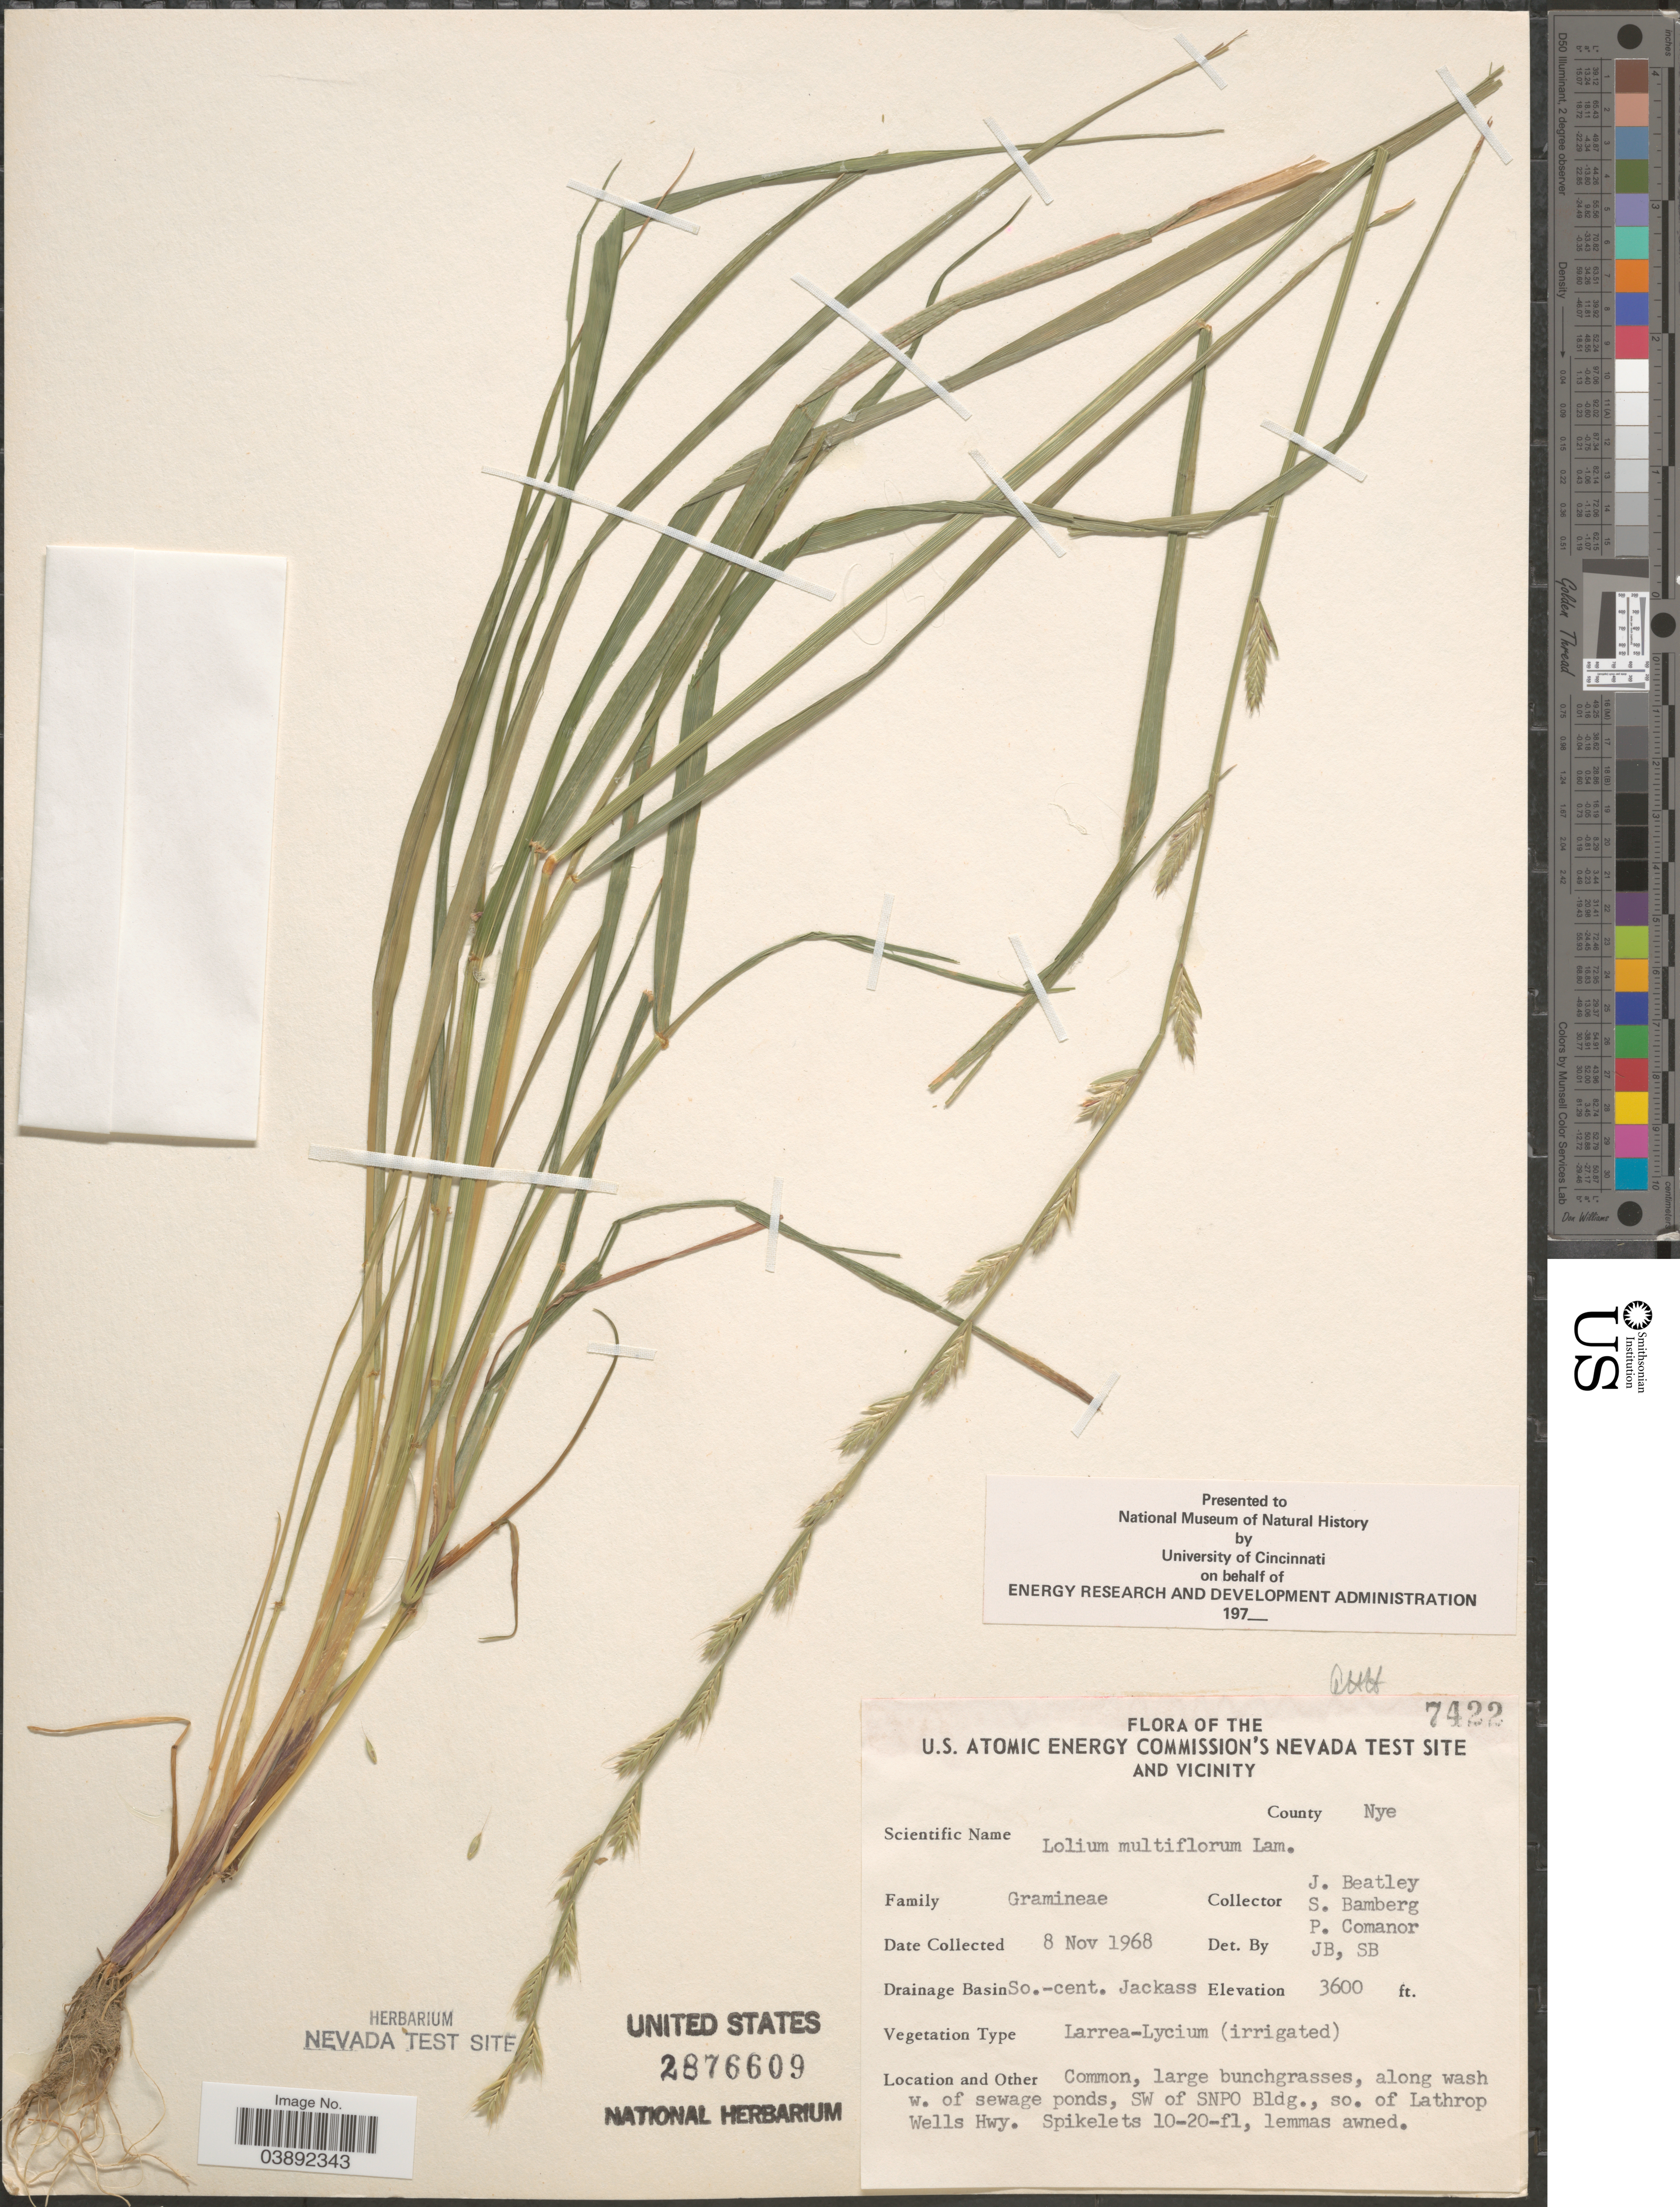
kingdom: Plantae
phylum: Tracheophyta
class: Liliopsida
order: Poales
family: Poaceae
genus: Lolium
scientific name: Lolium multiflorum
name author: Lam.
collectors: J. C. Beatley, S. Bamberg & P. Comanor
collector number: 7422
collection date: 1968-11-08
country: United States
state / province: Nevada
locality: U.S. Atomic Energy Commission's Nevada Test Site and Vicinity. County Nye. Drainage Basin So.-cent. Jackass. Along wash w. of sewage ponds, SW of SNPO Bldg., so. of Lathrop Wells Hwy.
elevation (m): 1097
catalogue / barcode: US 2876609